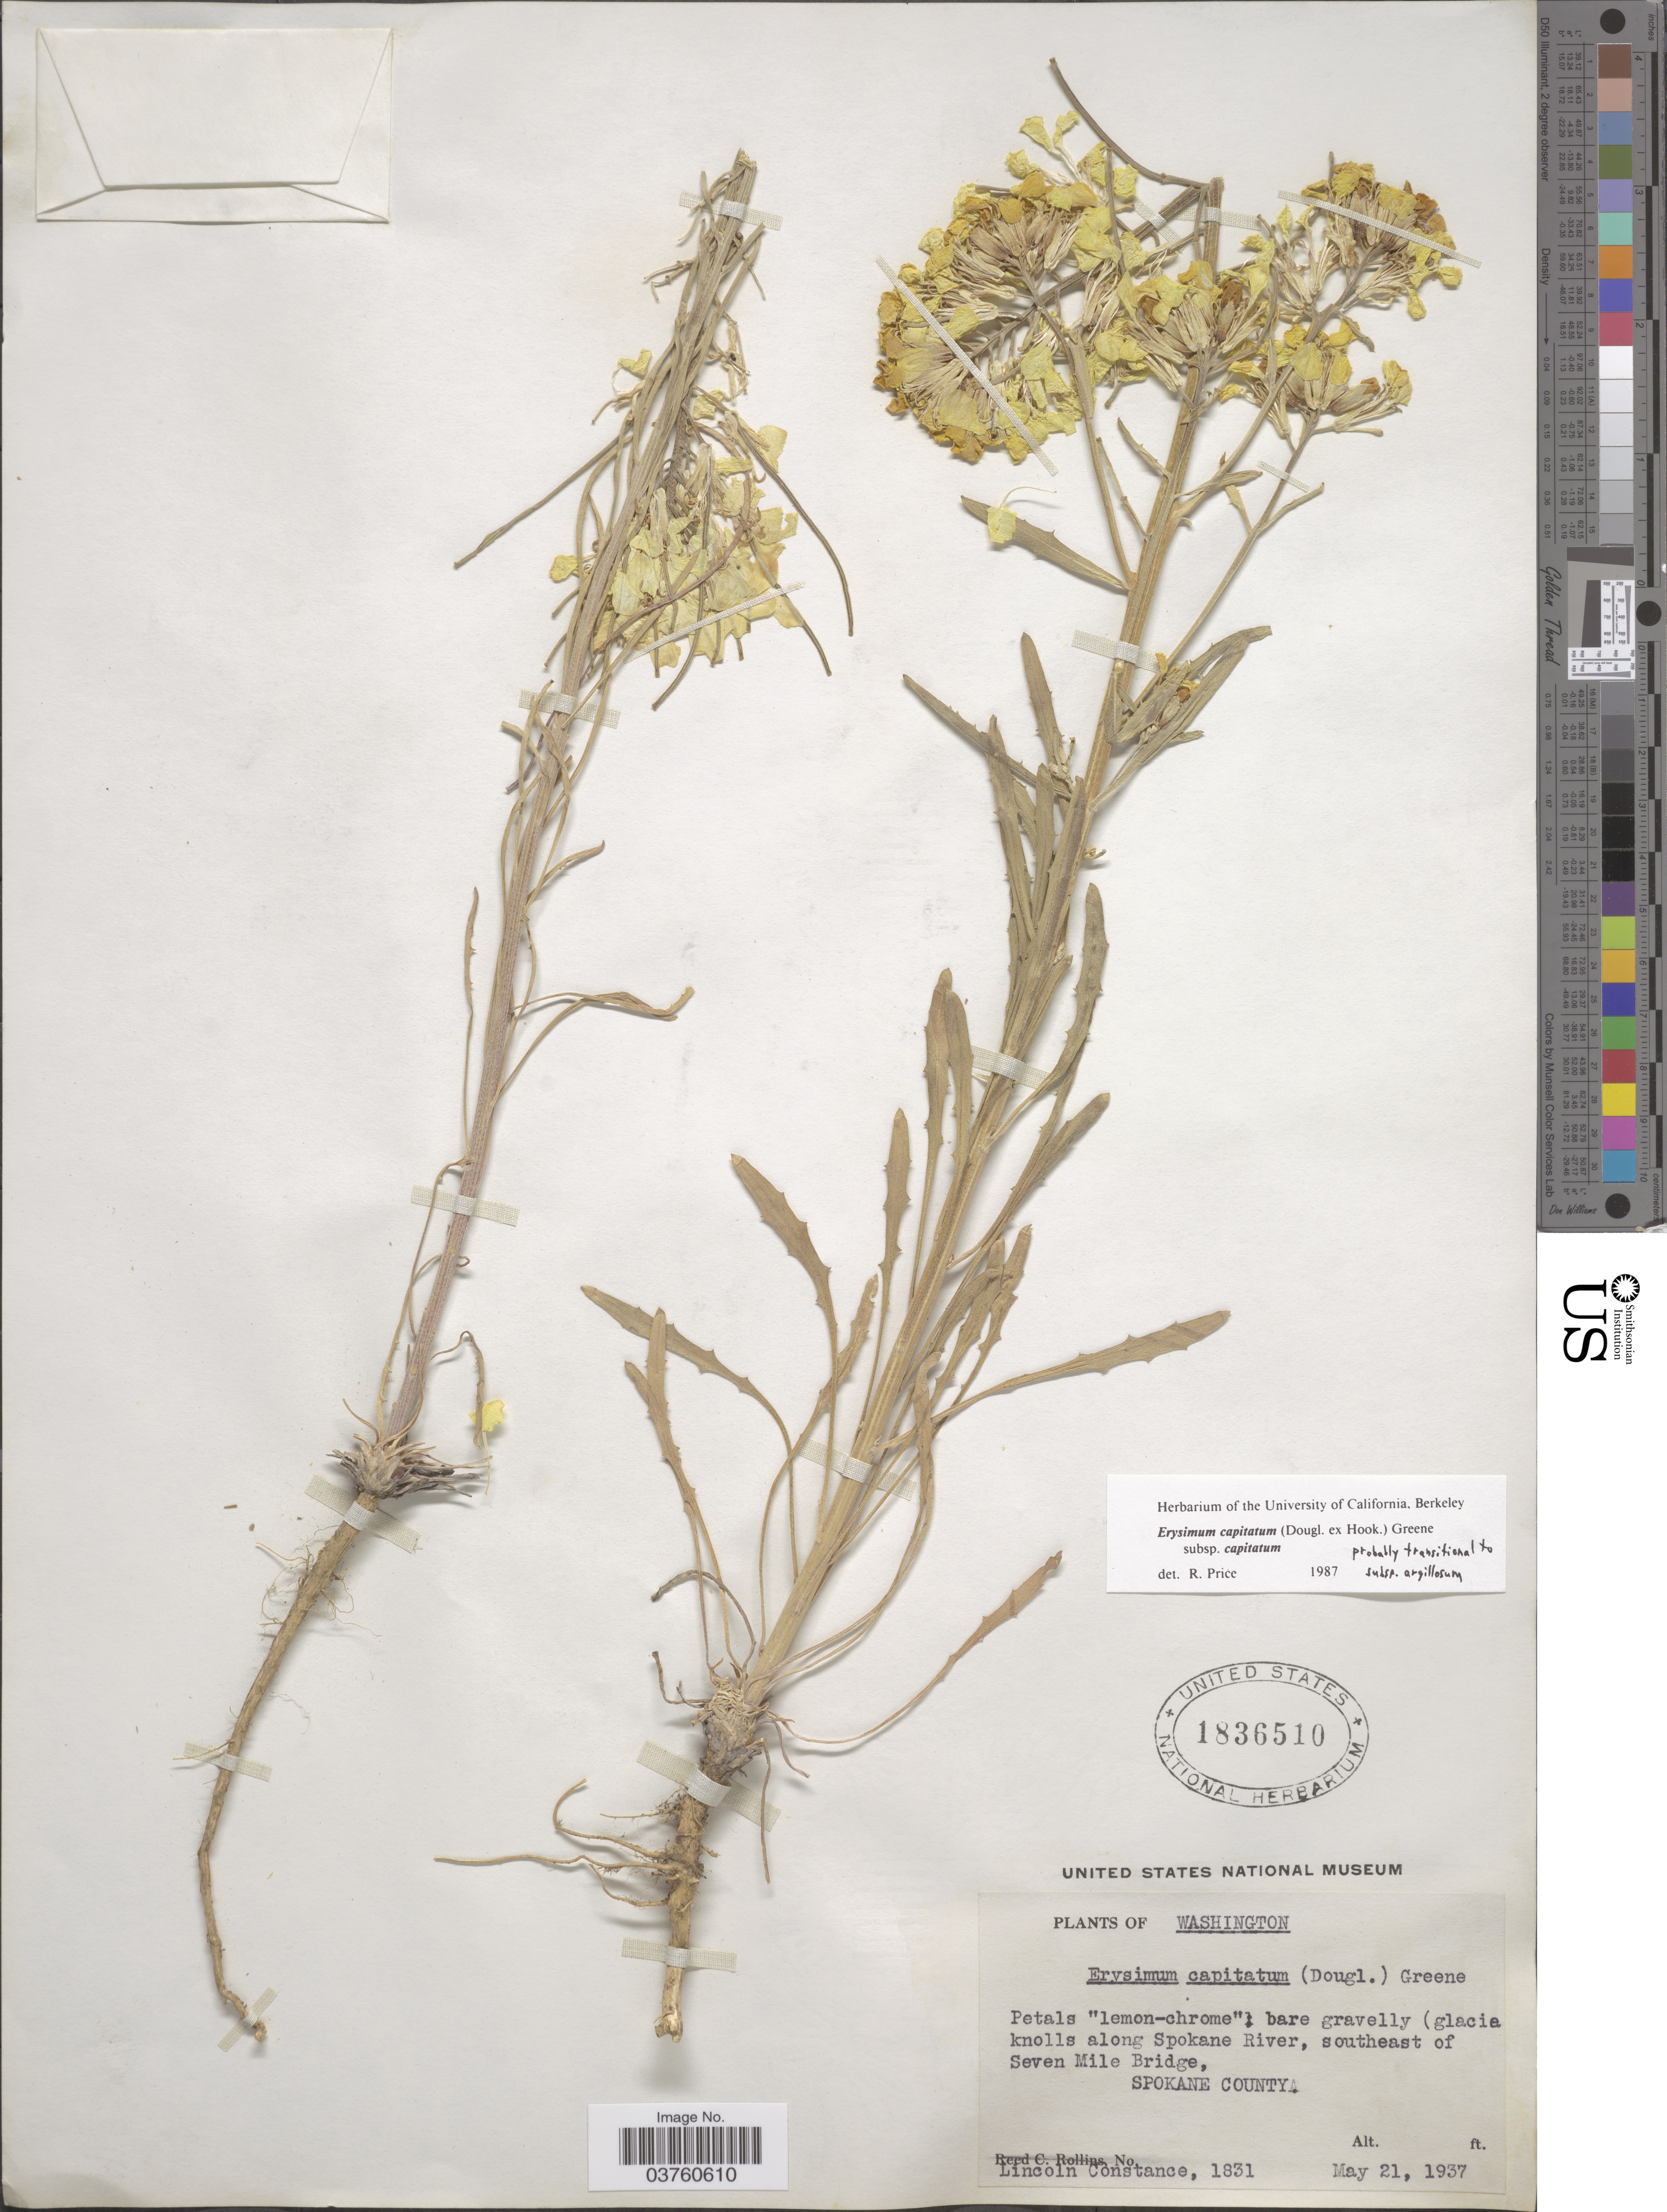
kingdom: Plantae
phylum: Tracheophyta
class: Magnoliopsida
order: Brassicales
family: Brassicaceae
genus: Erysimum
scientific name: Erysimum capitatum subsp. capitatum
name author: (Douglas ex Hook.) Greene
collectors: L. Constance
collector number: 1831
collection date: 1937-05-21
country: United States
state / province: Washington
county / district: Spokane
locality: Along Spokane River, southeast of Seven Mile Bridge, Spokane County.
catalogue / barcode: US 1836510